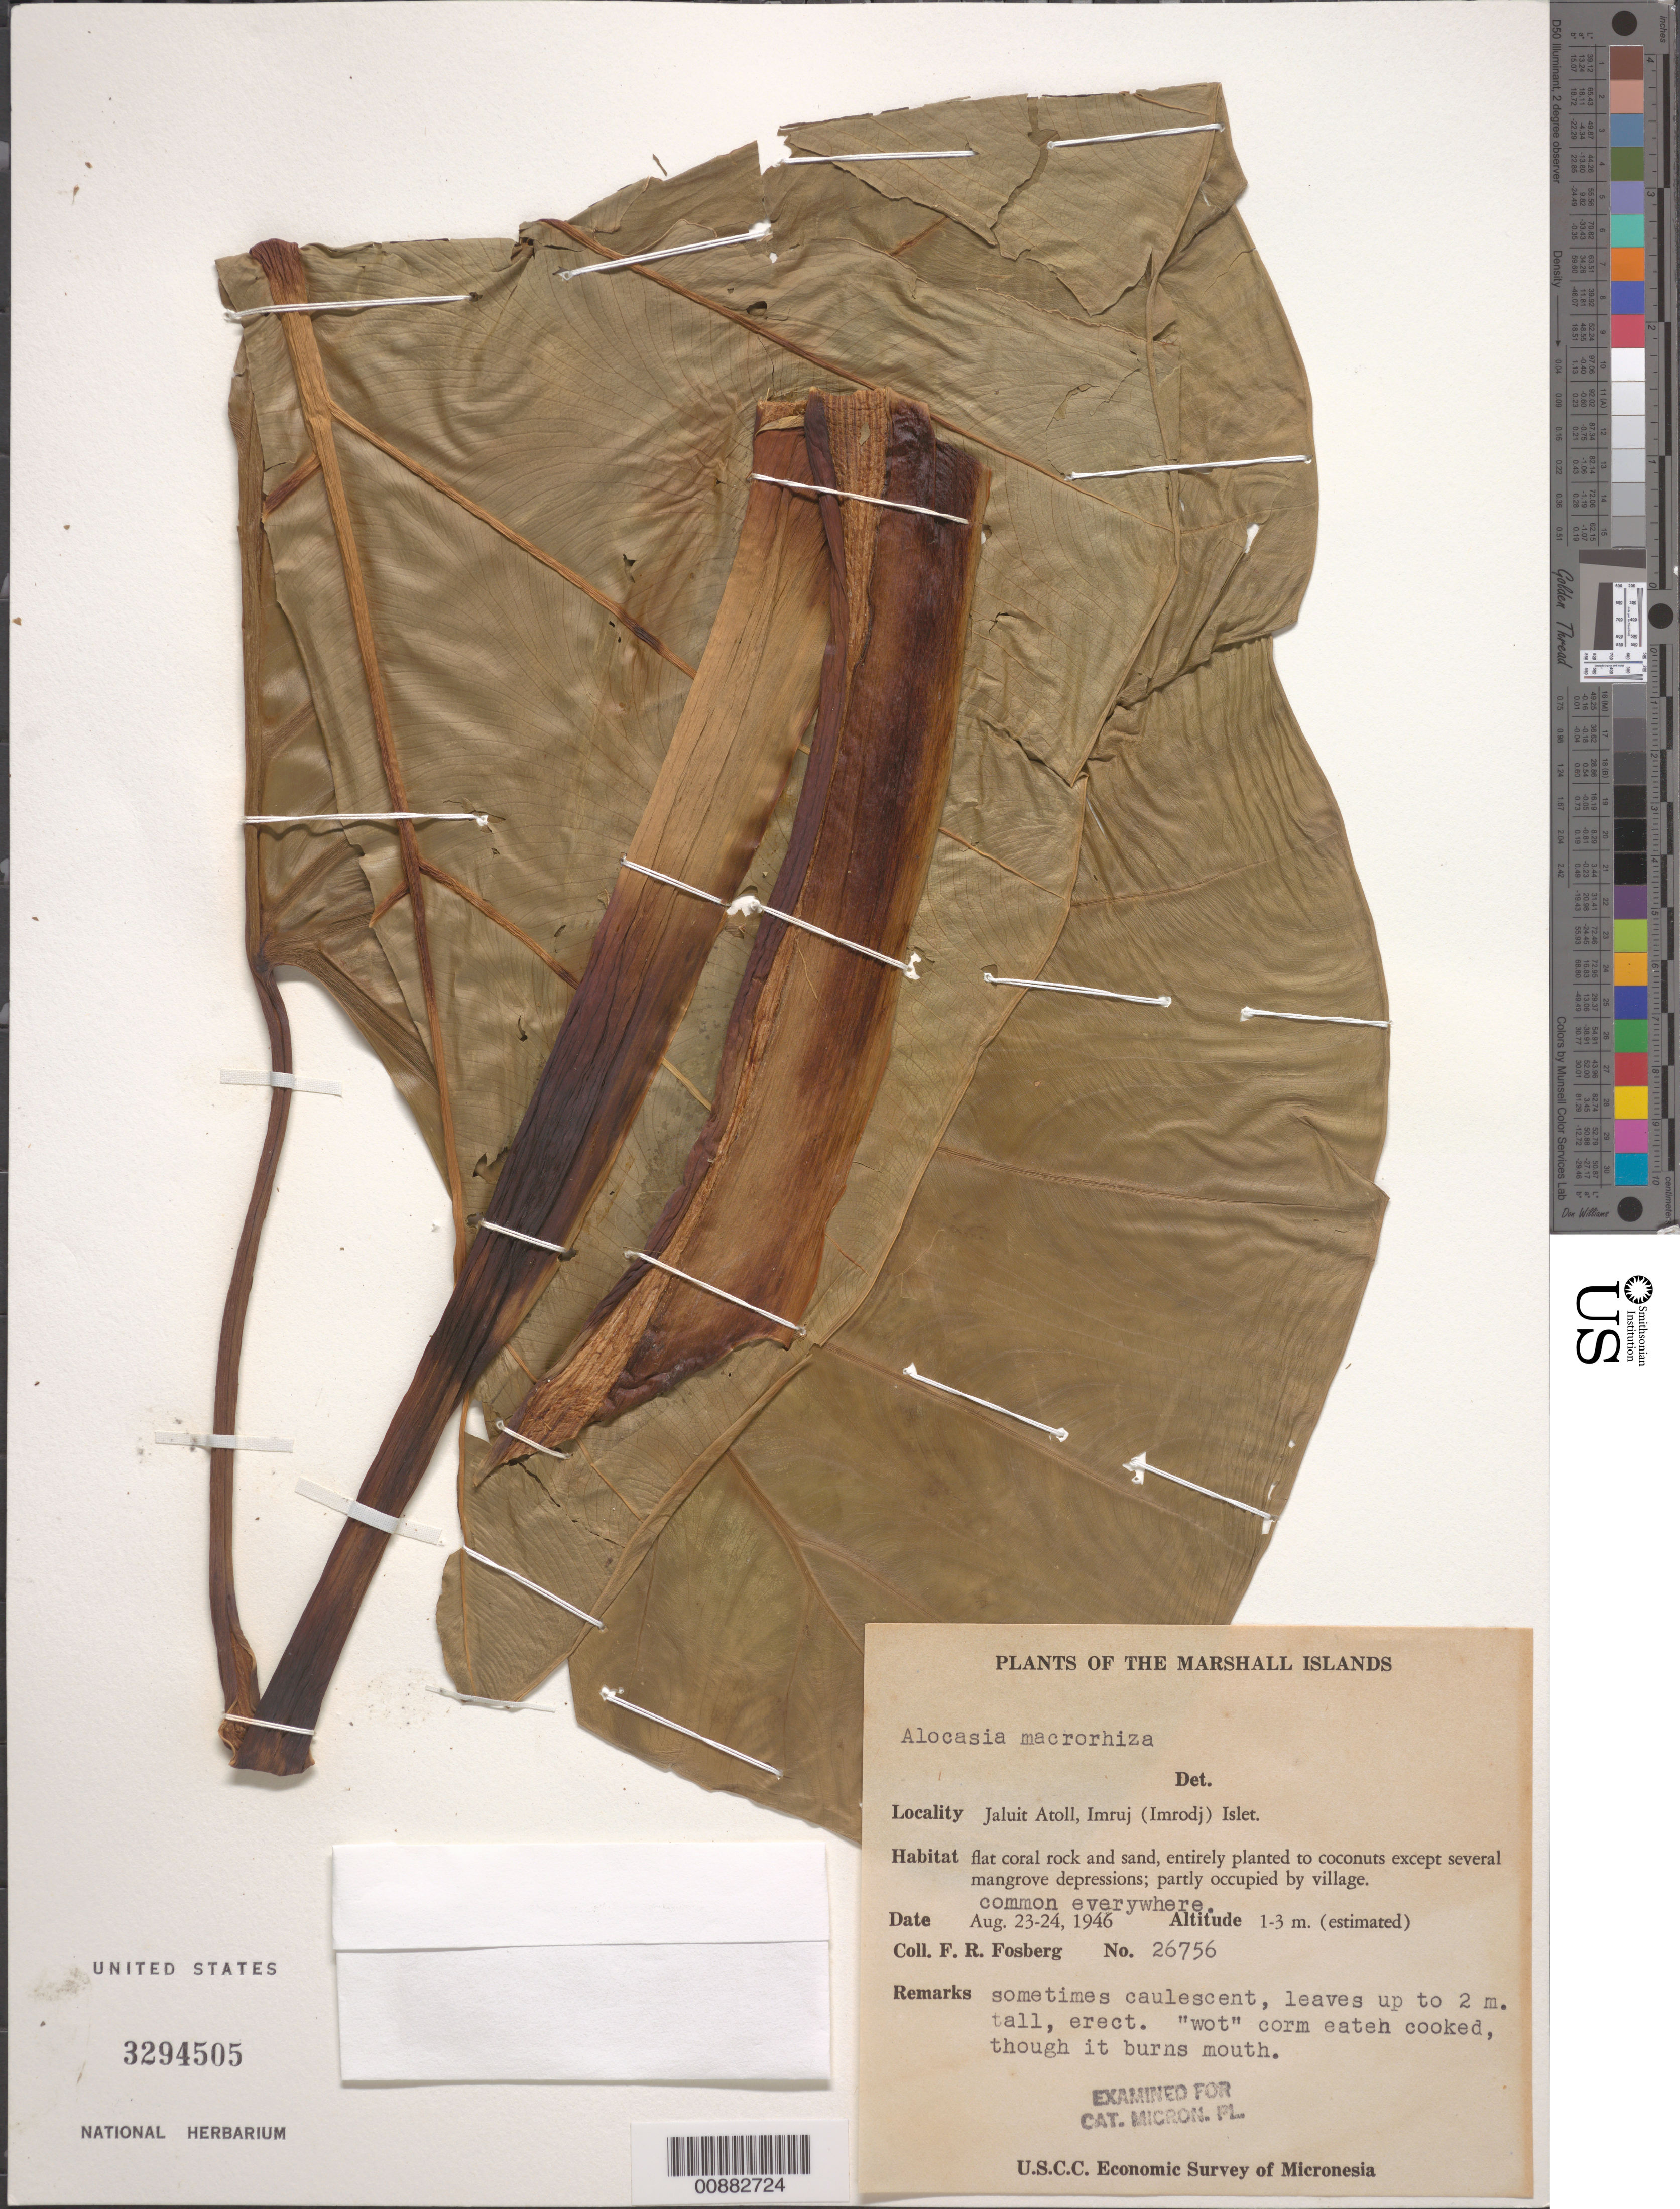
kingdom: Plantae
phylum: Tracheophyta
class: Liliopsida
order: Alismatales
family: Araceae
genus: Alocasia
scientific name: Alocasia macrorrhizos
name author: (L.) G. Don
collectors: F. R. Fosberg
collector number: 26756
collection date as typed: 23 Aug 1946 to 24 Aug 1946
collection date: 1946-08-23/1946-08-24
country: Marshall Islands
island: Jaluit Atoll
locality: Imruj Islet.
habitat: flat coral rock and sand, entirely planted to coconuts except several mangrove depressions; partly occupied by village.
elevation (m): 1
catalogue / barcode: US 3294505